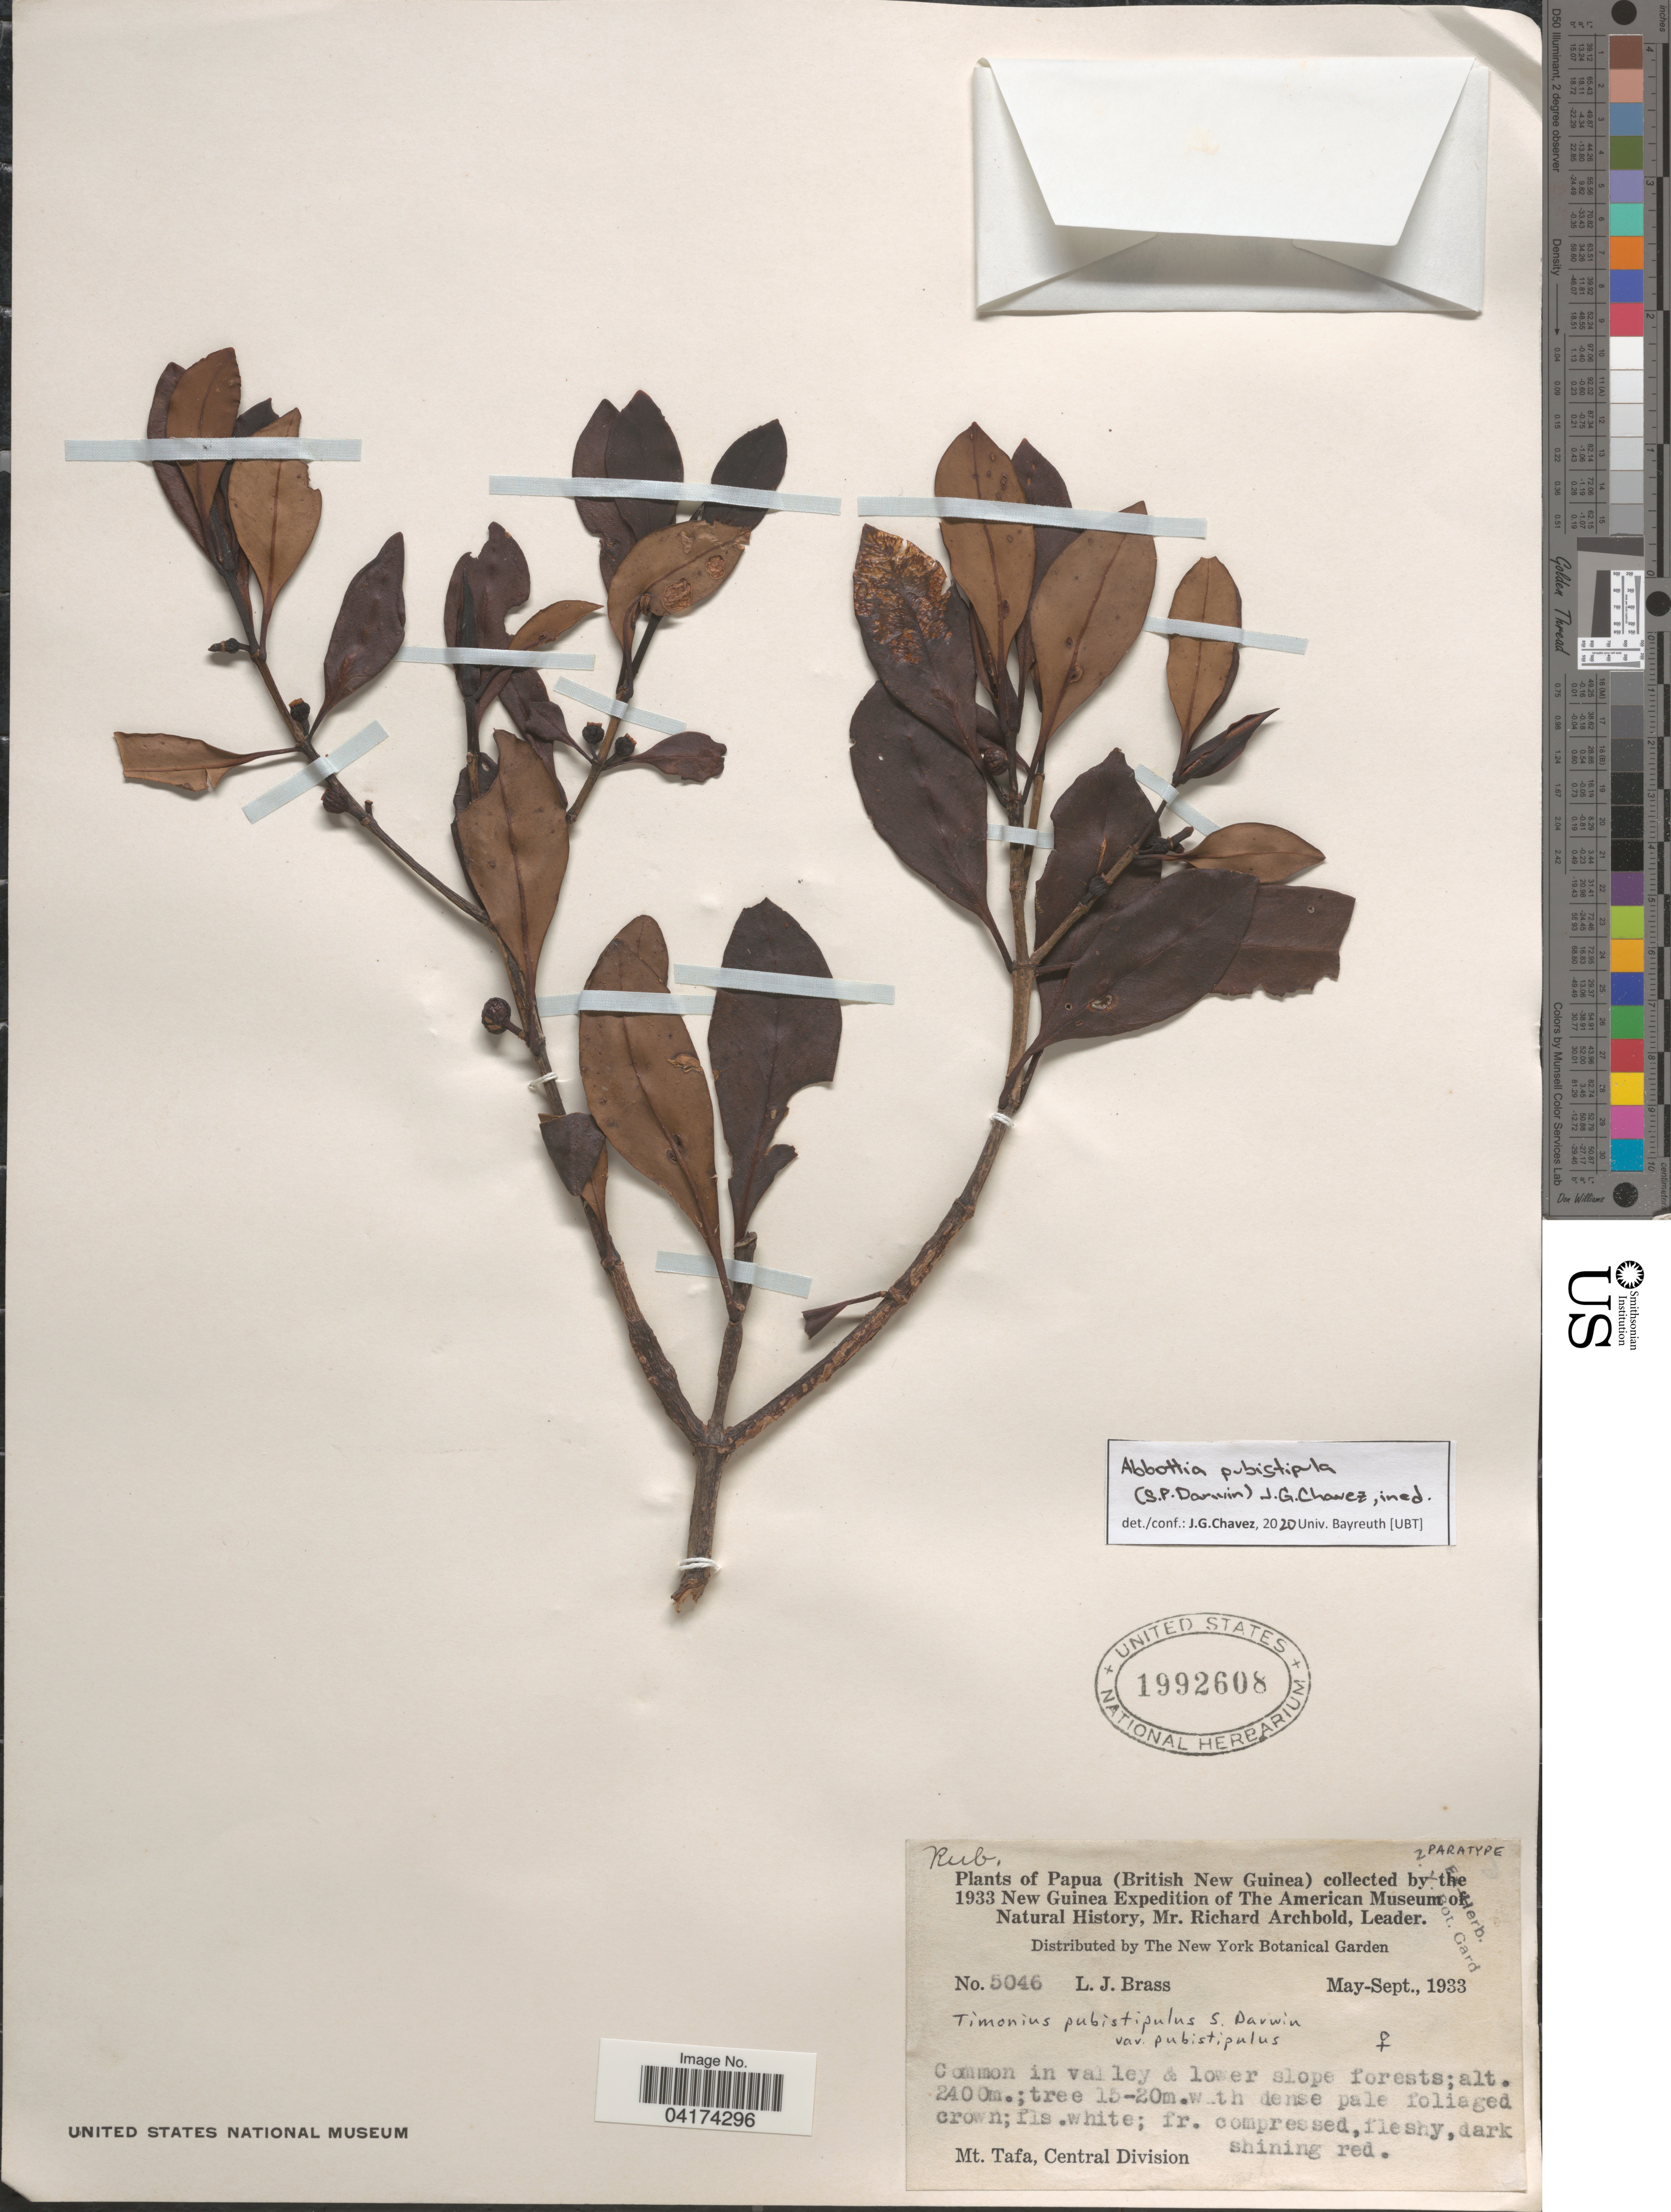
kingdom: Plantae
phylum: Tracheophyta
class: Magnoliopsida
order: Gentianales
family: Rubiaceae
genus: Abbottia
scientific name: Abbottia pubistipula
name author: (S.P. Darwin) J.G. Chavez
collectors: L. J. Brass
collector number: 5046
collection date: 1933-05/1933-09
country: Papua New Guinea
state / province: Central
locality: Papua (British New Guinea). The 1933 New Guinea Expedition of The American Museum of Natural History. Mt. Tafa, Central Division.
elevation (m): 2400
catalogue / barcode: US 1992608